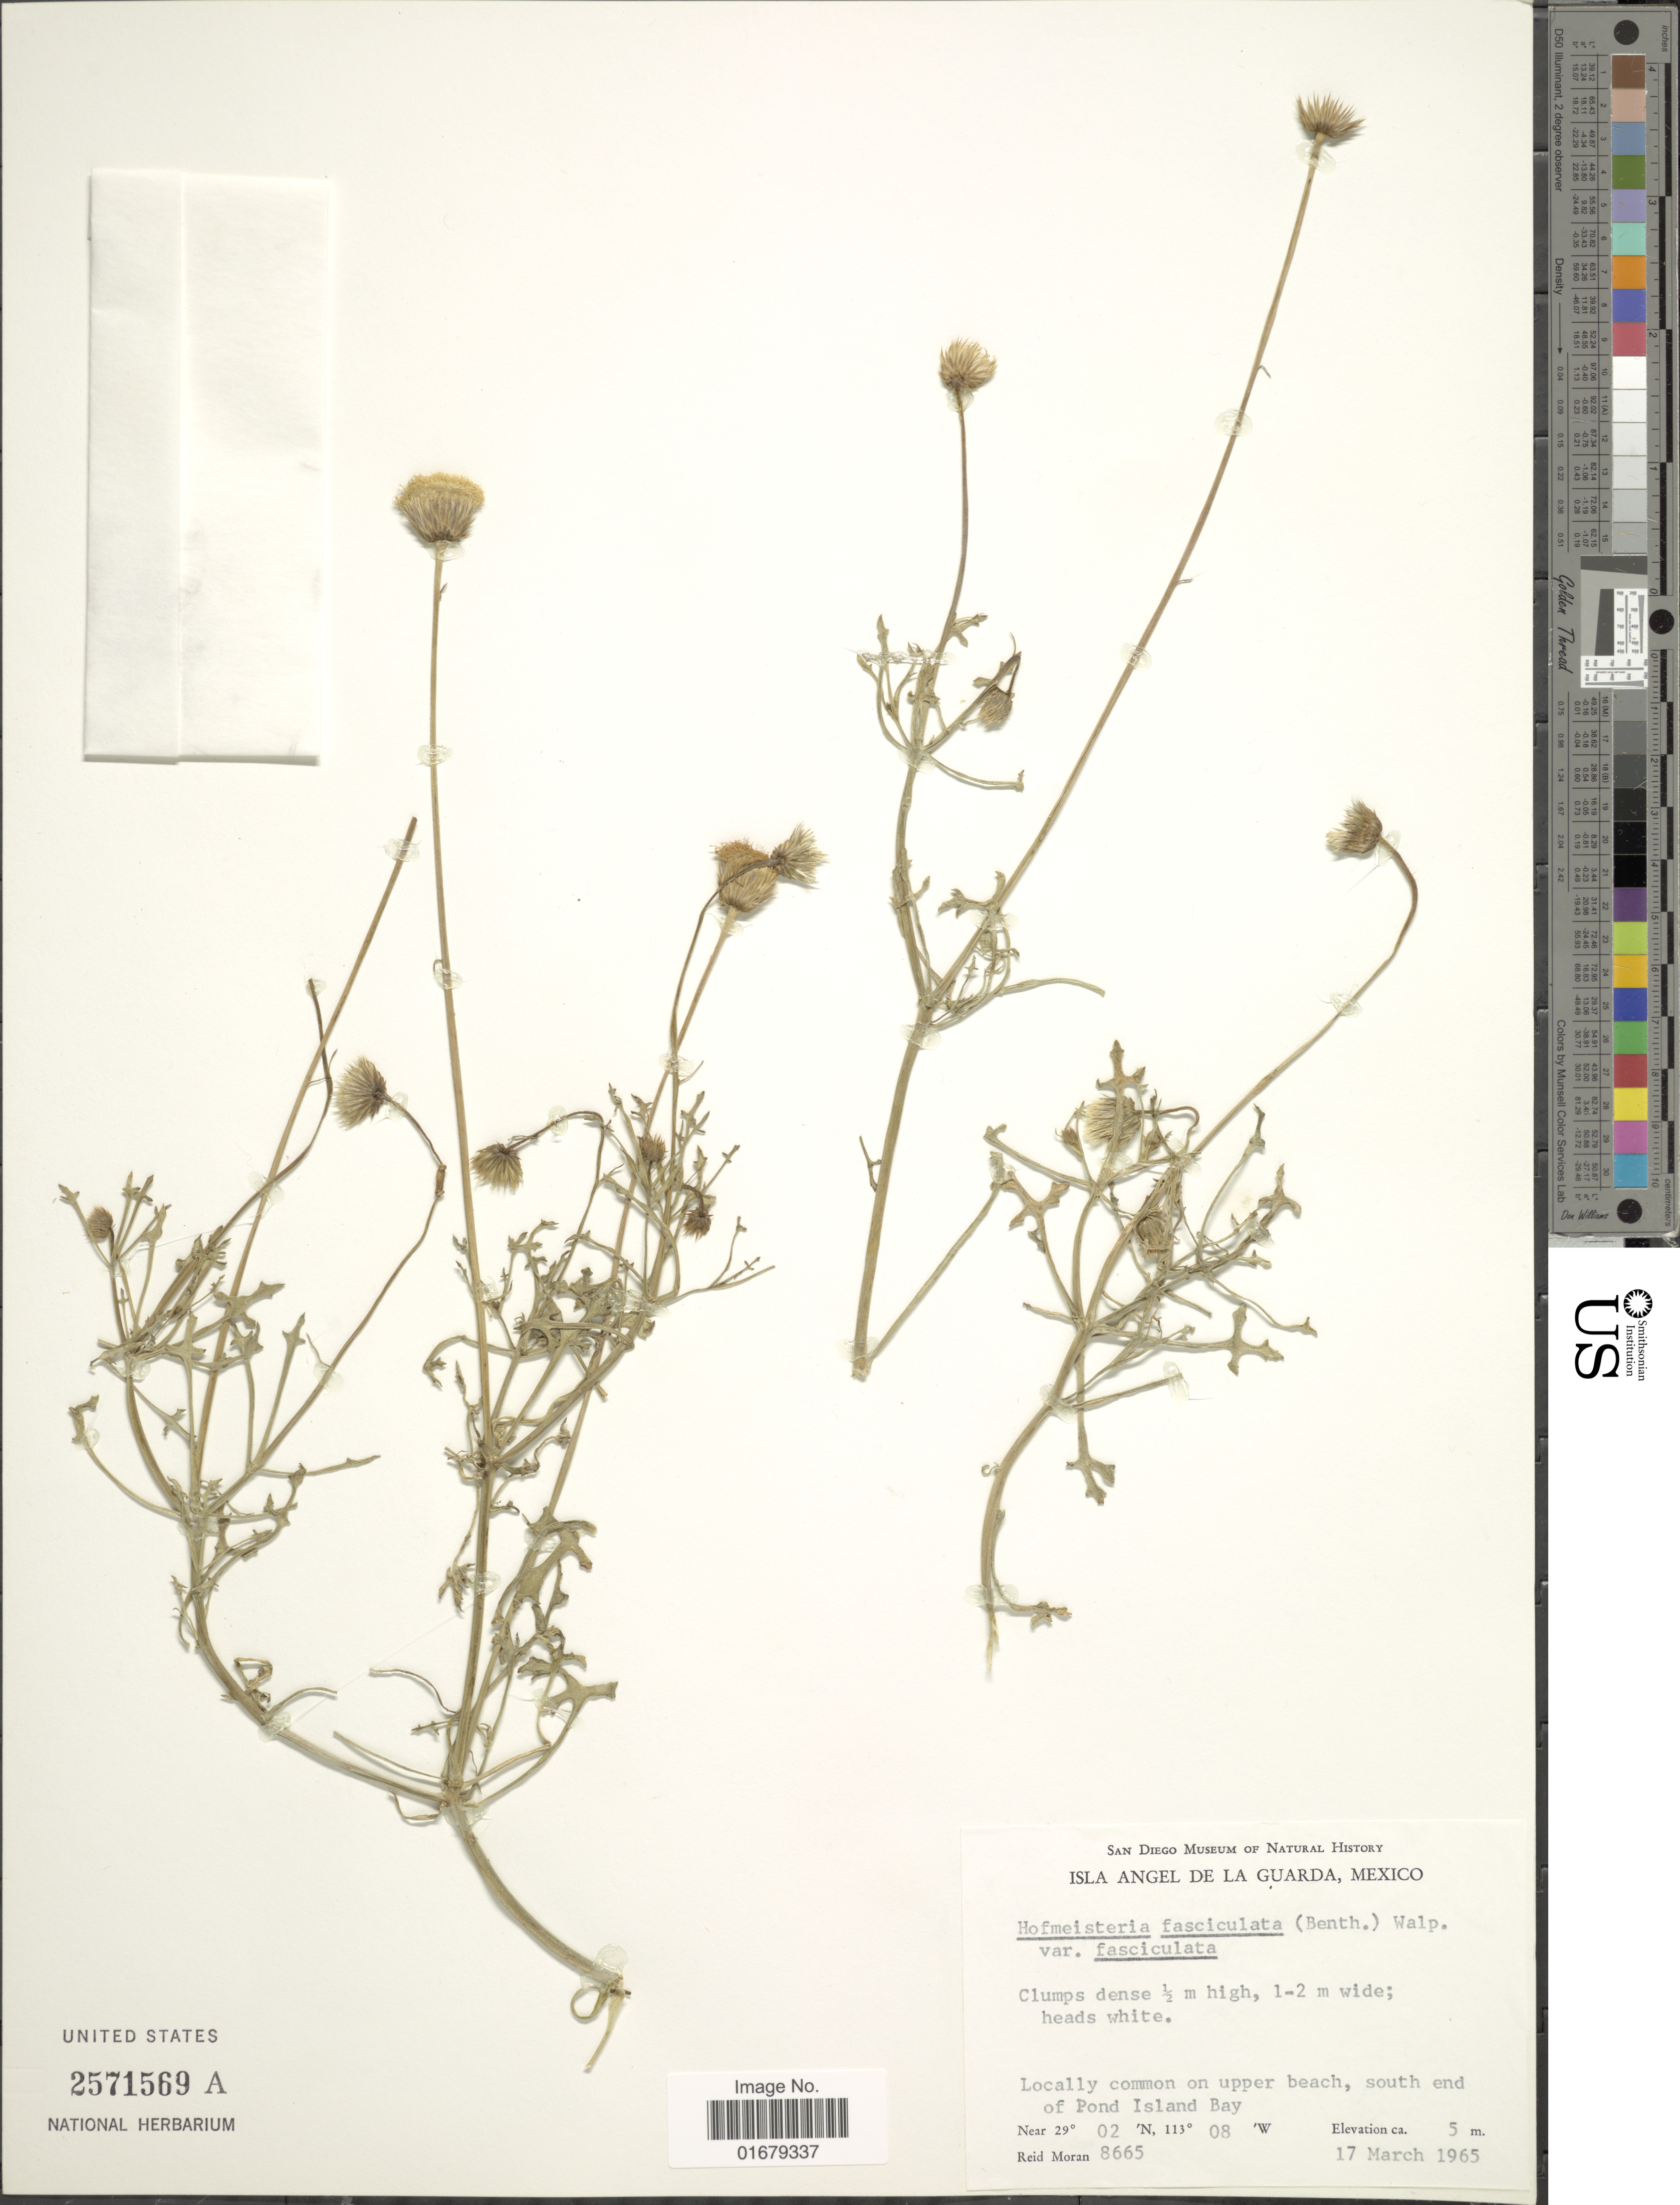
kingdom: Plantae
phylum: Tracheophyta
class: Magnoliopsida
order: Asterales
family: Asteraceae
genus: Hofmeisteria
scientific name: Hofmeisteria fasciculata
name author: (Benth.) Walp.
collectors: R. Moran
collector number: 8665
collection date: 1965-03-17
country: Mexico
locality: Isla Angel de la Guarda, Locally common on upper beach, south end of Pond Island Bay.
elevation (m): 5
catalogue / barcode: US 2571569A